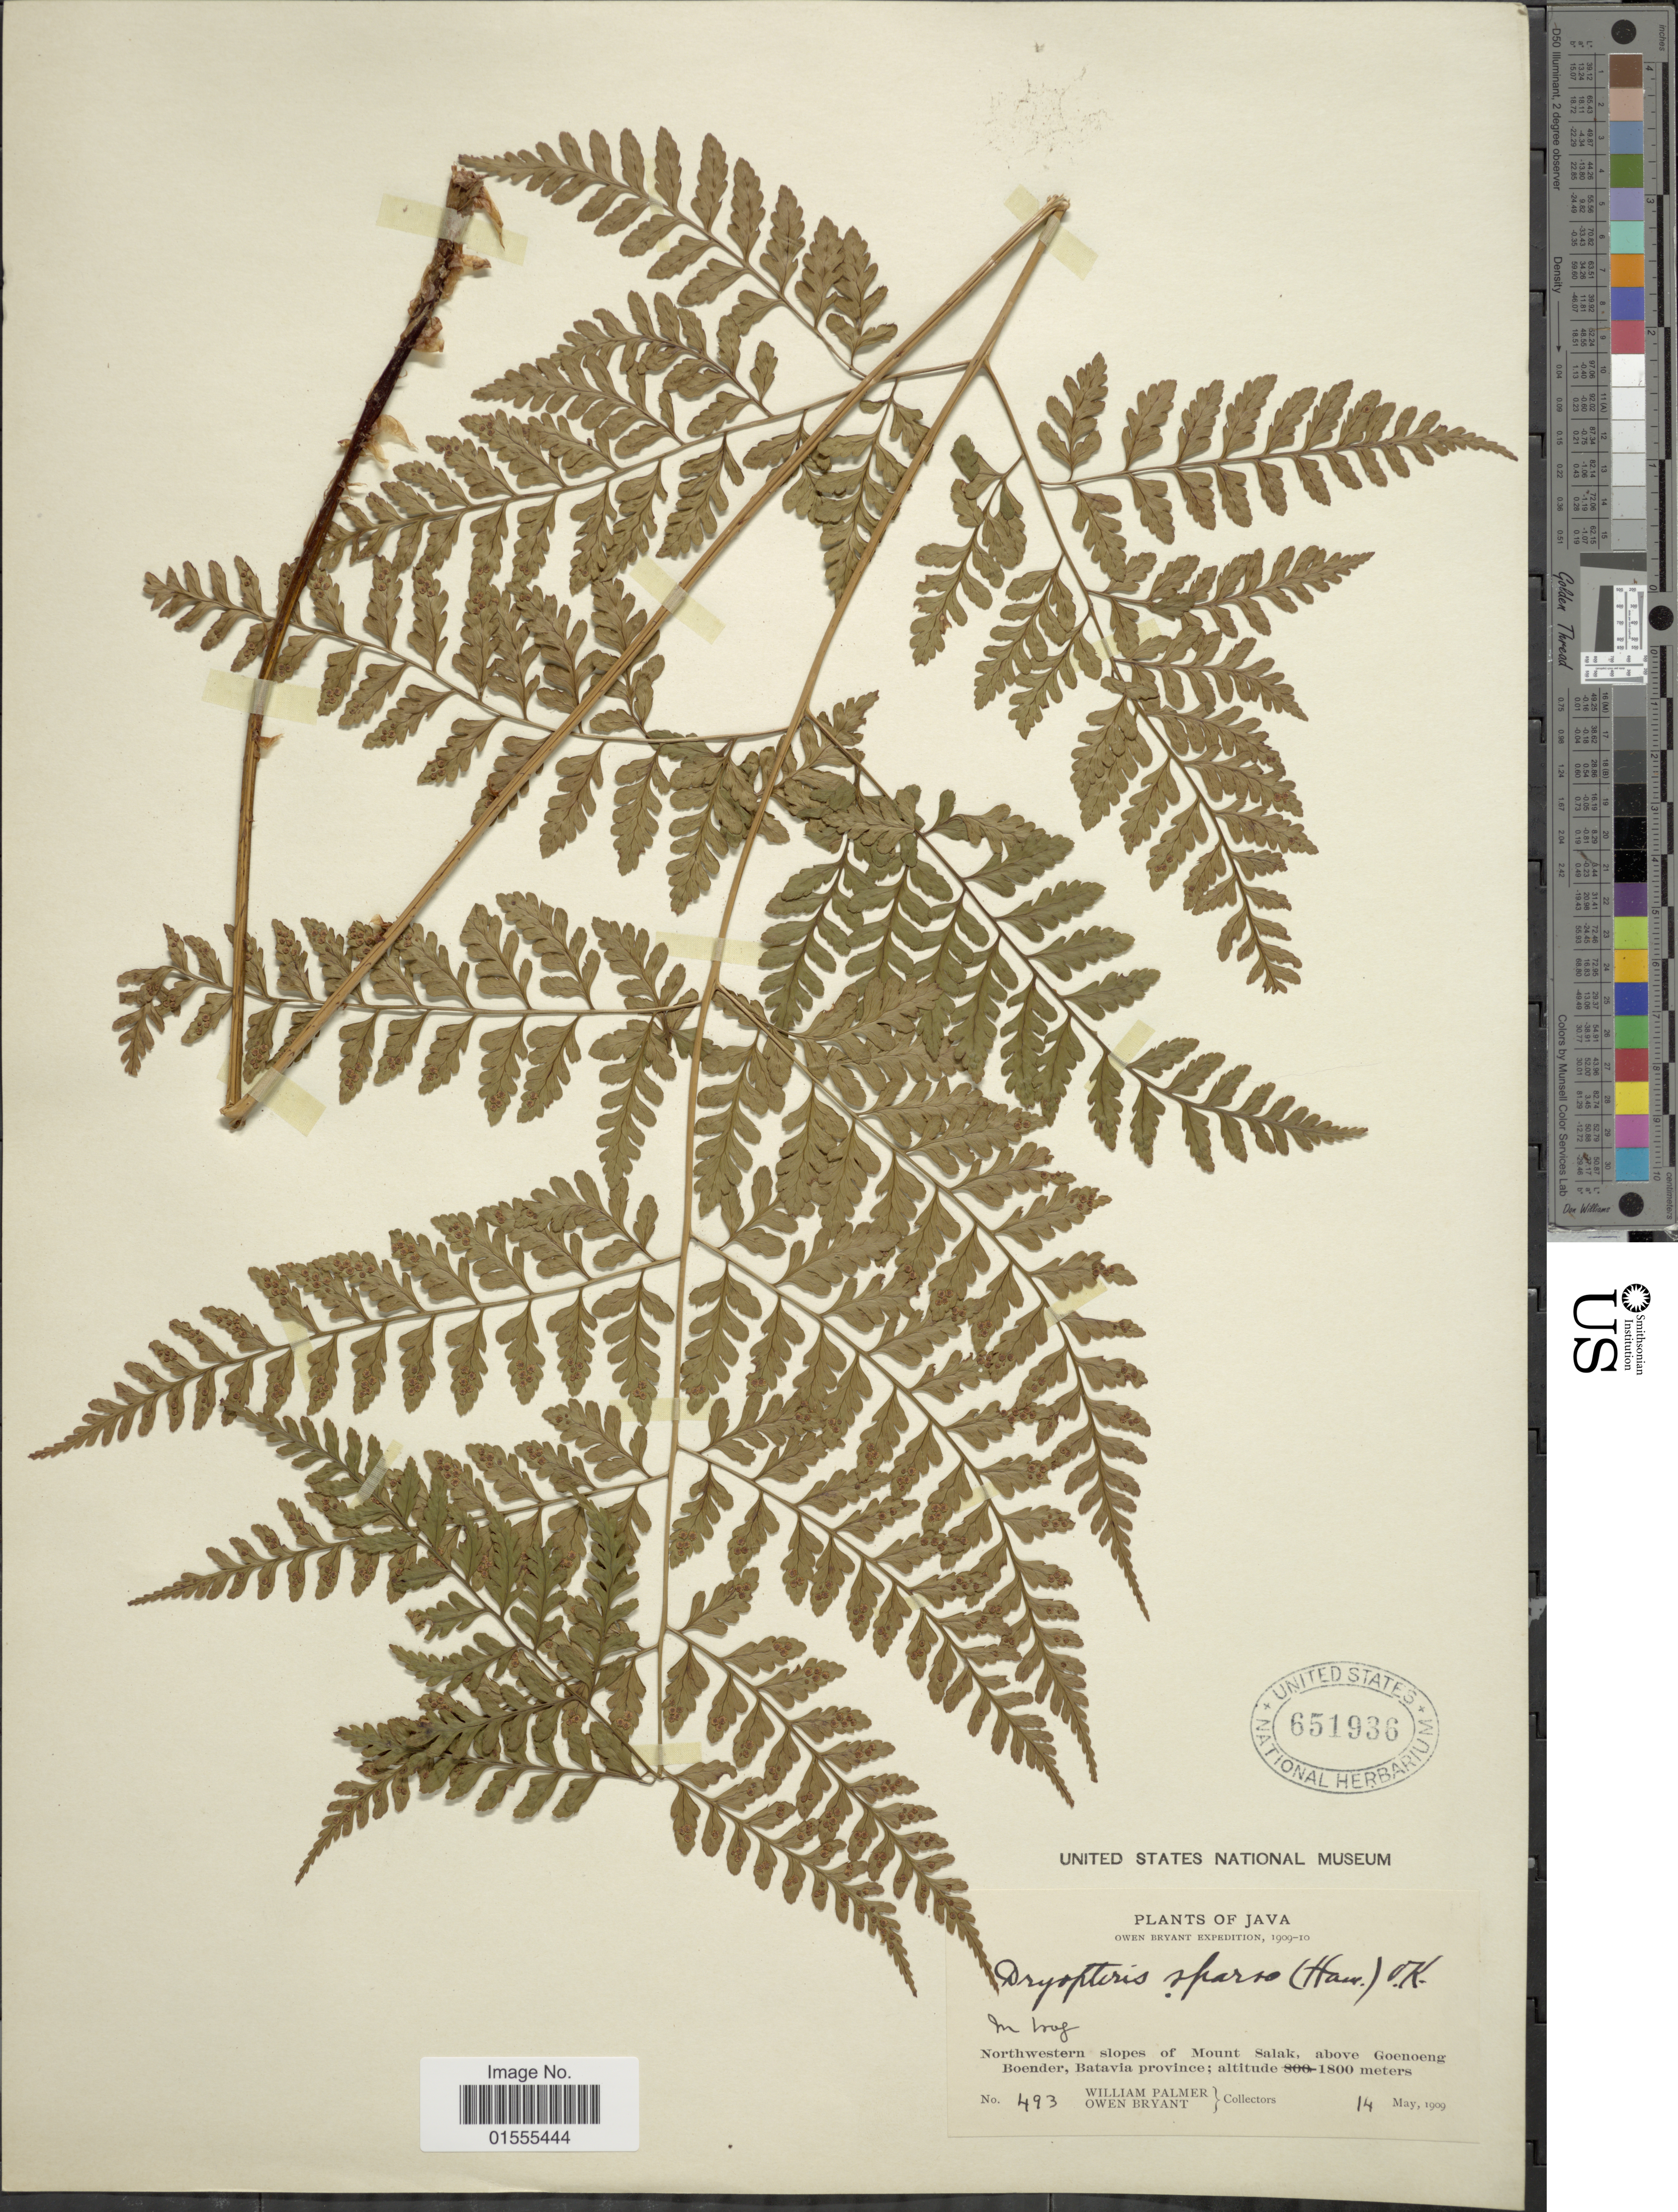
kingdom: Plantae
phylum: Tracheophyta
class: Polypodiopsida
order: Polypodiales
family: Dryopteridaceae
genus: Dryopteris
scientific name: Dryopteris sparsa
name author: (D. Don) Kuntze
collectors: W. Palmer & O. Bryant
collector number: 493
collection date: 1909-05-14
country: Indonesia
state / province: Java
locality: Northwestern slopes of Mount Salak, above Goenoeng Boender, Batavia province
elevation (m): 1800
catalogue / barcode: US 651936